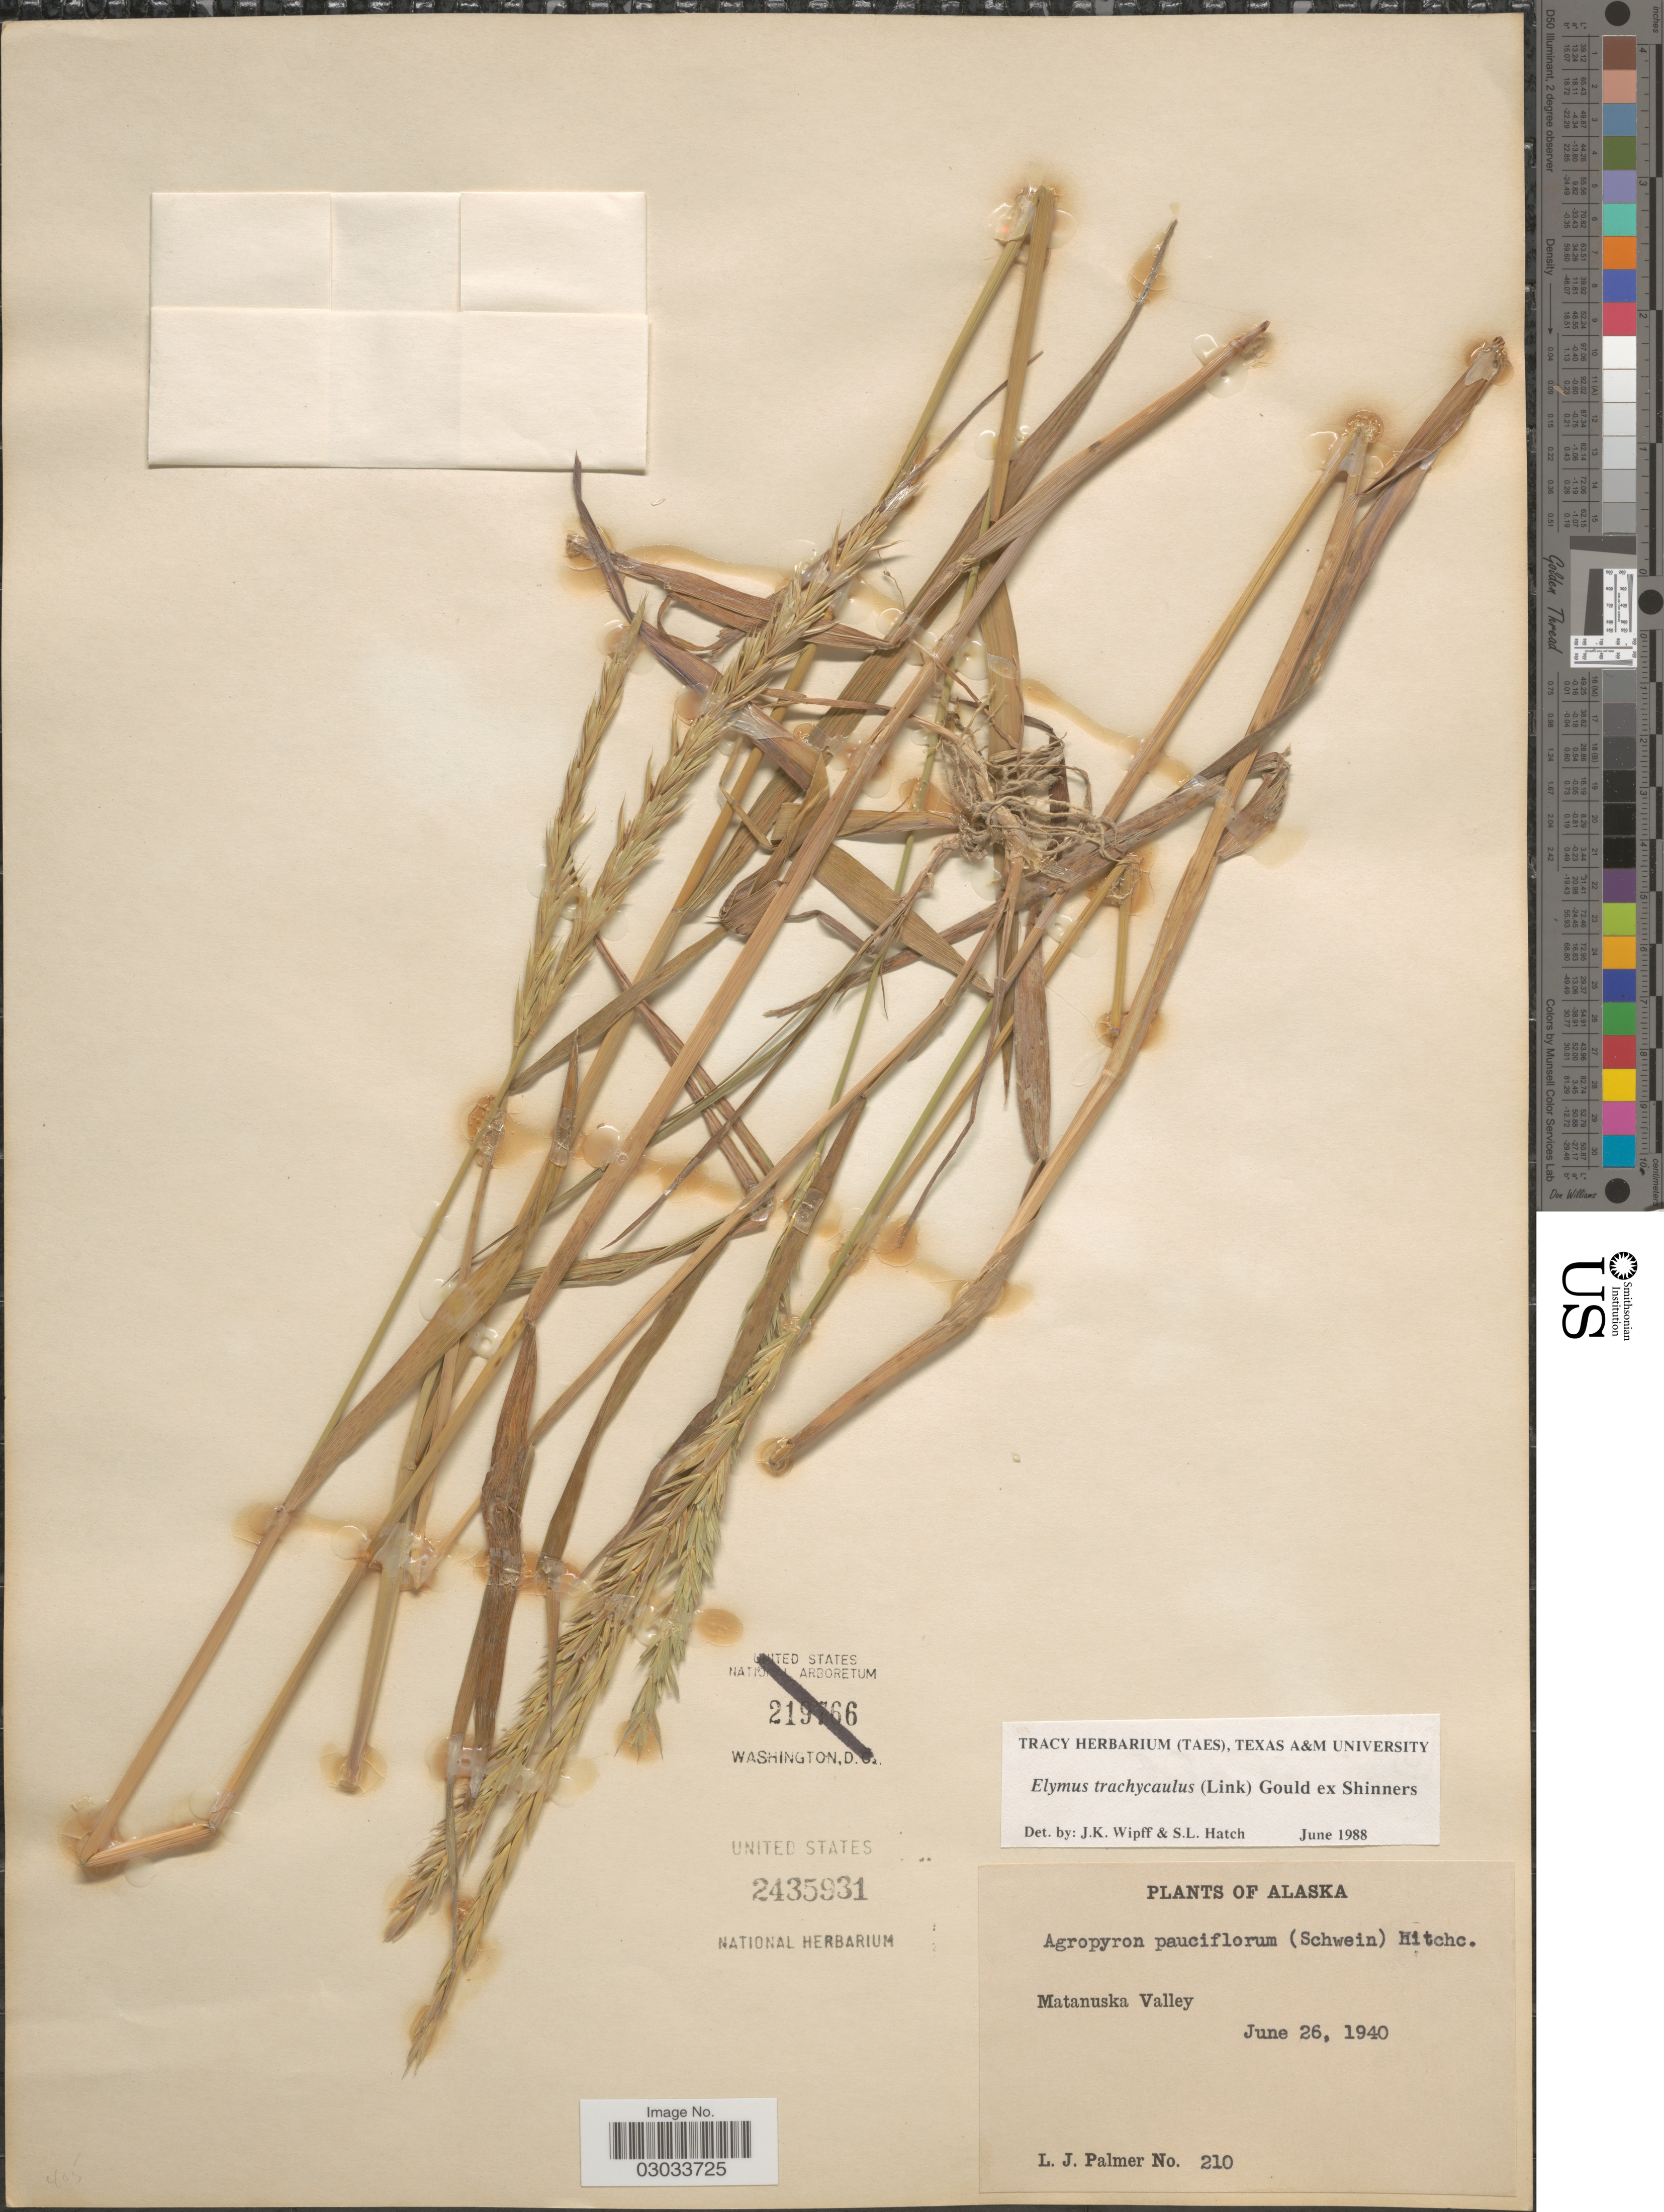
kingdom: Plantae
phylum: Tracheophyta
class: Liliopsida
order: Poales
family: Poaceae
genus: Elymus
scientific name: Elymus trachycaulus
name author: (Link) Gould ex Shinners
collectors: L. J. Palmer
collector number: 210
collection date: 1940-06-26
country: United States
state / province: Alaska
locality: Matanuska Valley.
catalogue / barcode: US 2435931